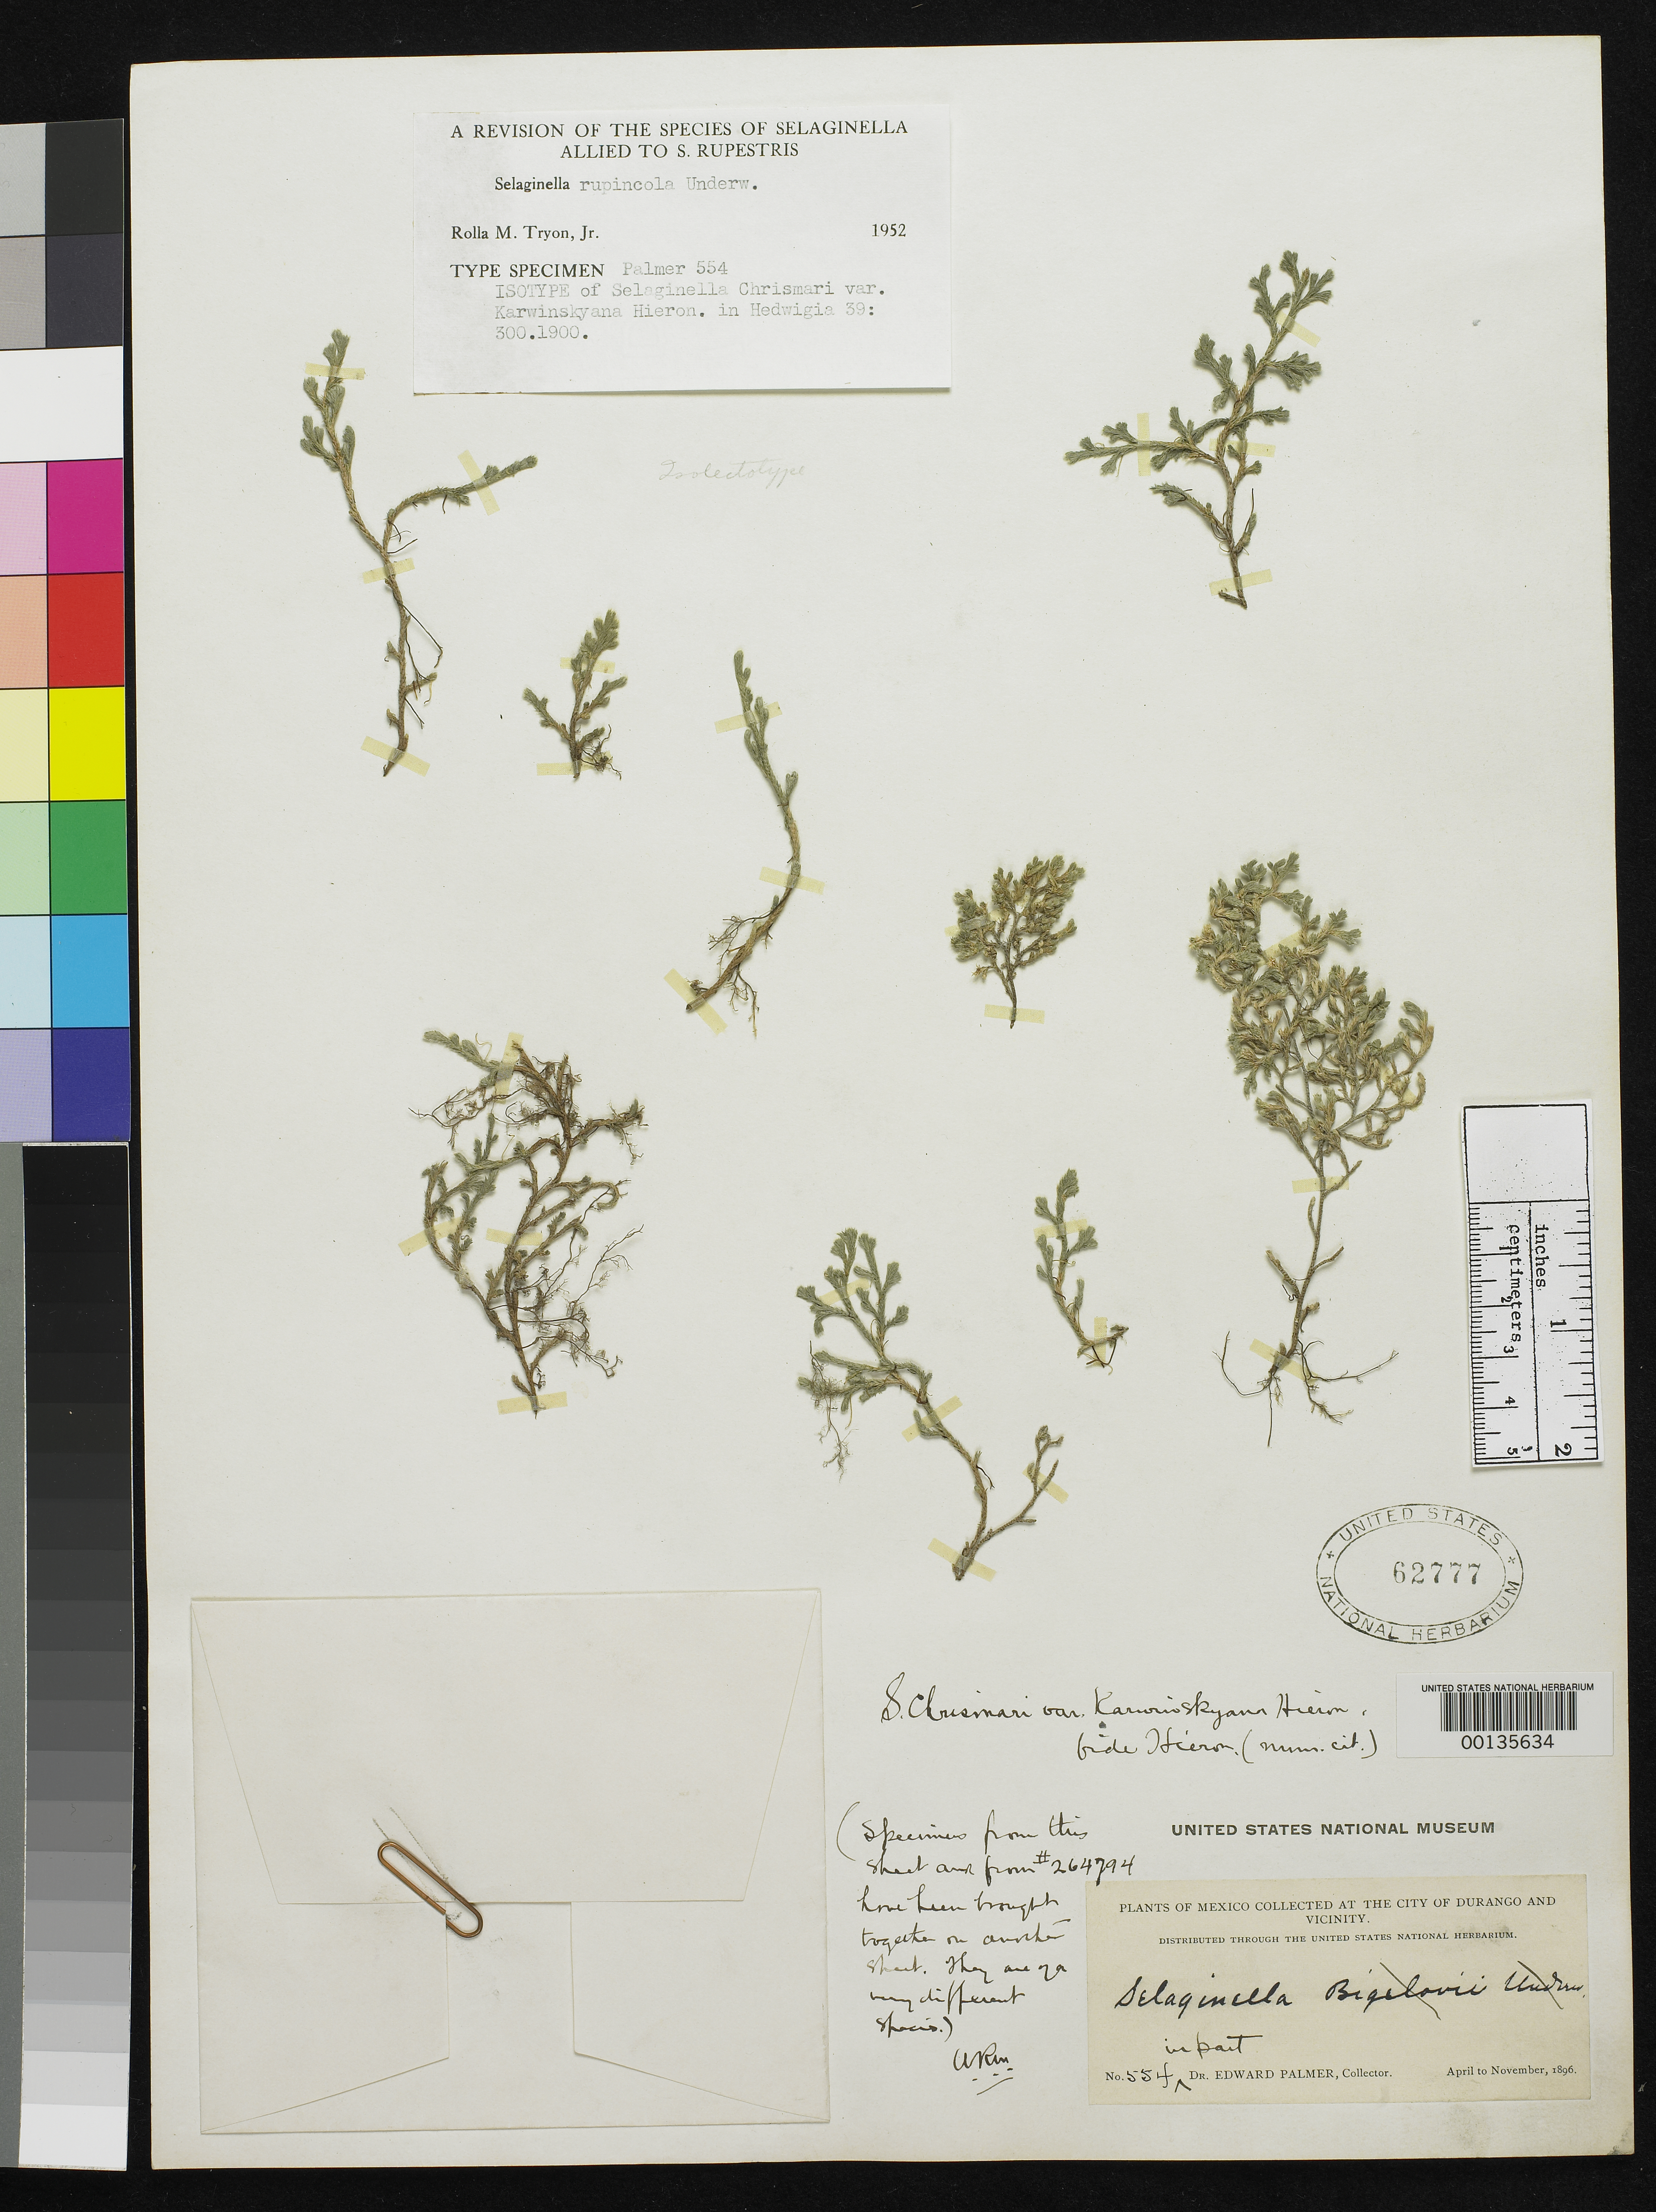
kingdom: Plantae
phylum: Tracheophyta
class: Lycopodiopsida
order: Selaginellales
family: Selaginellaceae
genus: Selaginella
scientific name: Selaginella chrismarii var. karwinskyana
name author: Hieron.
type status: Isolectotype; Isosyntype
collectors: E. Palmer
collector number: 554 p.p.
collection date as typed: Apr 1896 to Nov 1896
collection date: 1896-04/1896-11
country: Mexico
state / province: Durango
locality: At the City of Durango & vicinity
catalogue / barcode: US 62777